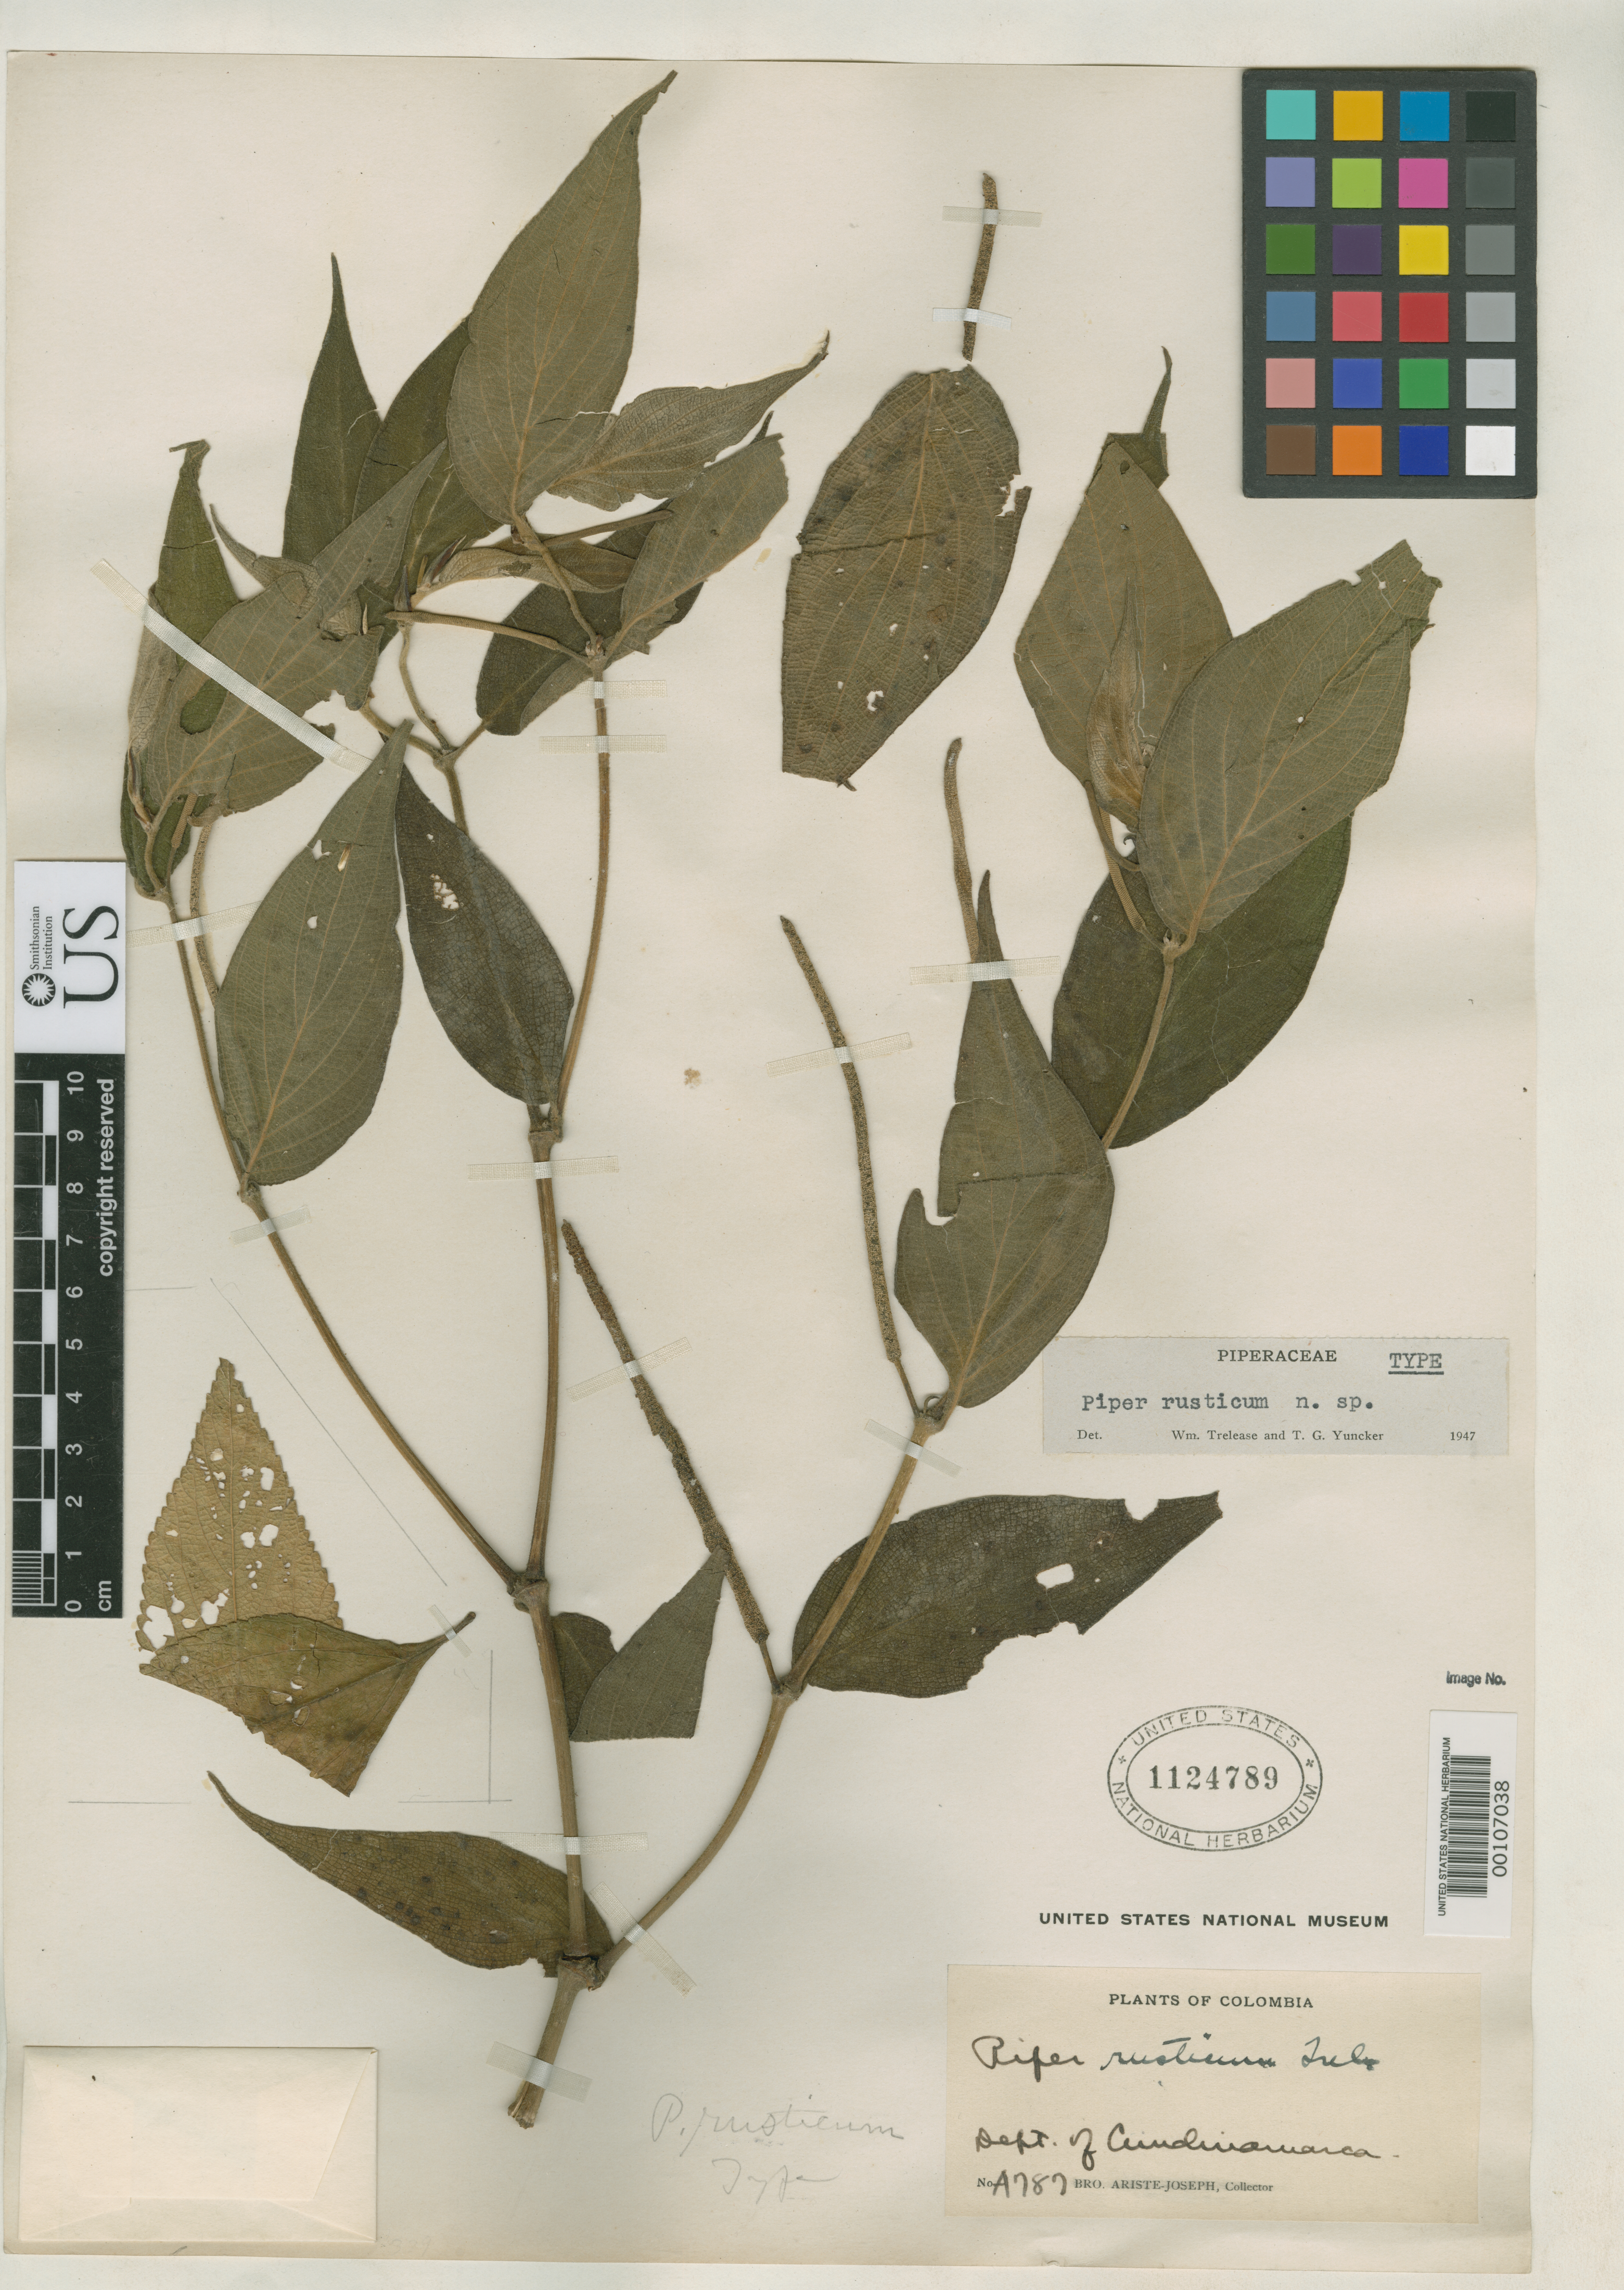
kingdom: Plantae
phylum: Tracheophyta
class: Magnoliopsida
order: Piperales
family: Piperaceae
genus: Piper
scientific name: Piper rusticum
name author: Trel. & Yunck.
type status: Holotype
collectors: Bro. Ariste-Joseph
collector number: A 787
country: Colombia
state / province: Cundinamarca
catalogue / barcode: US 1124789